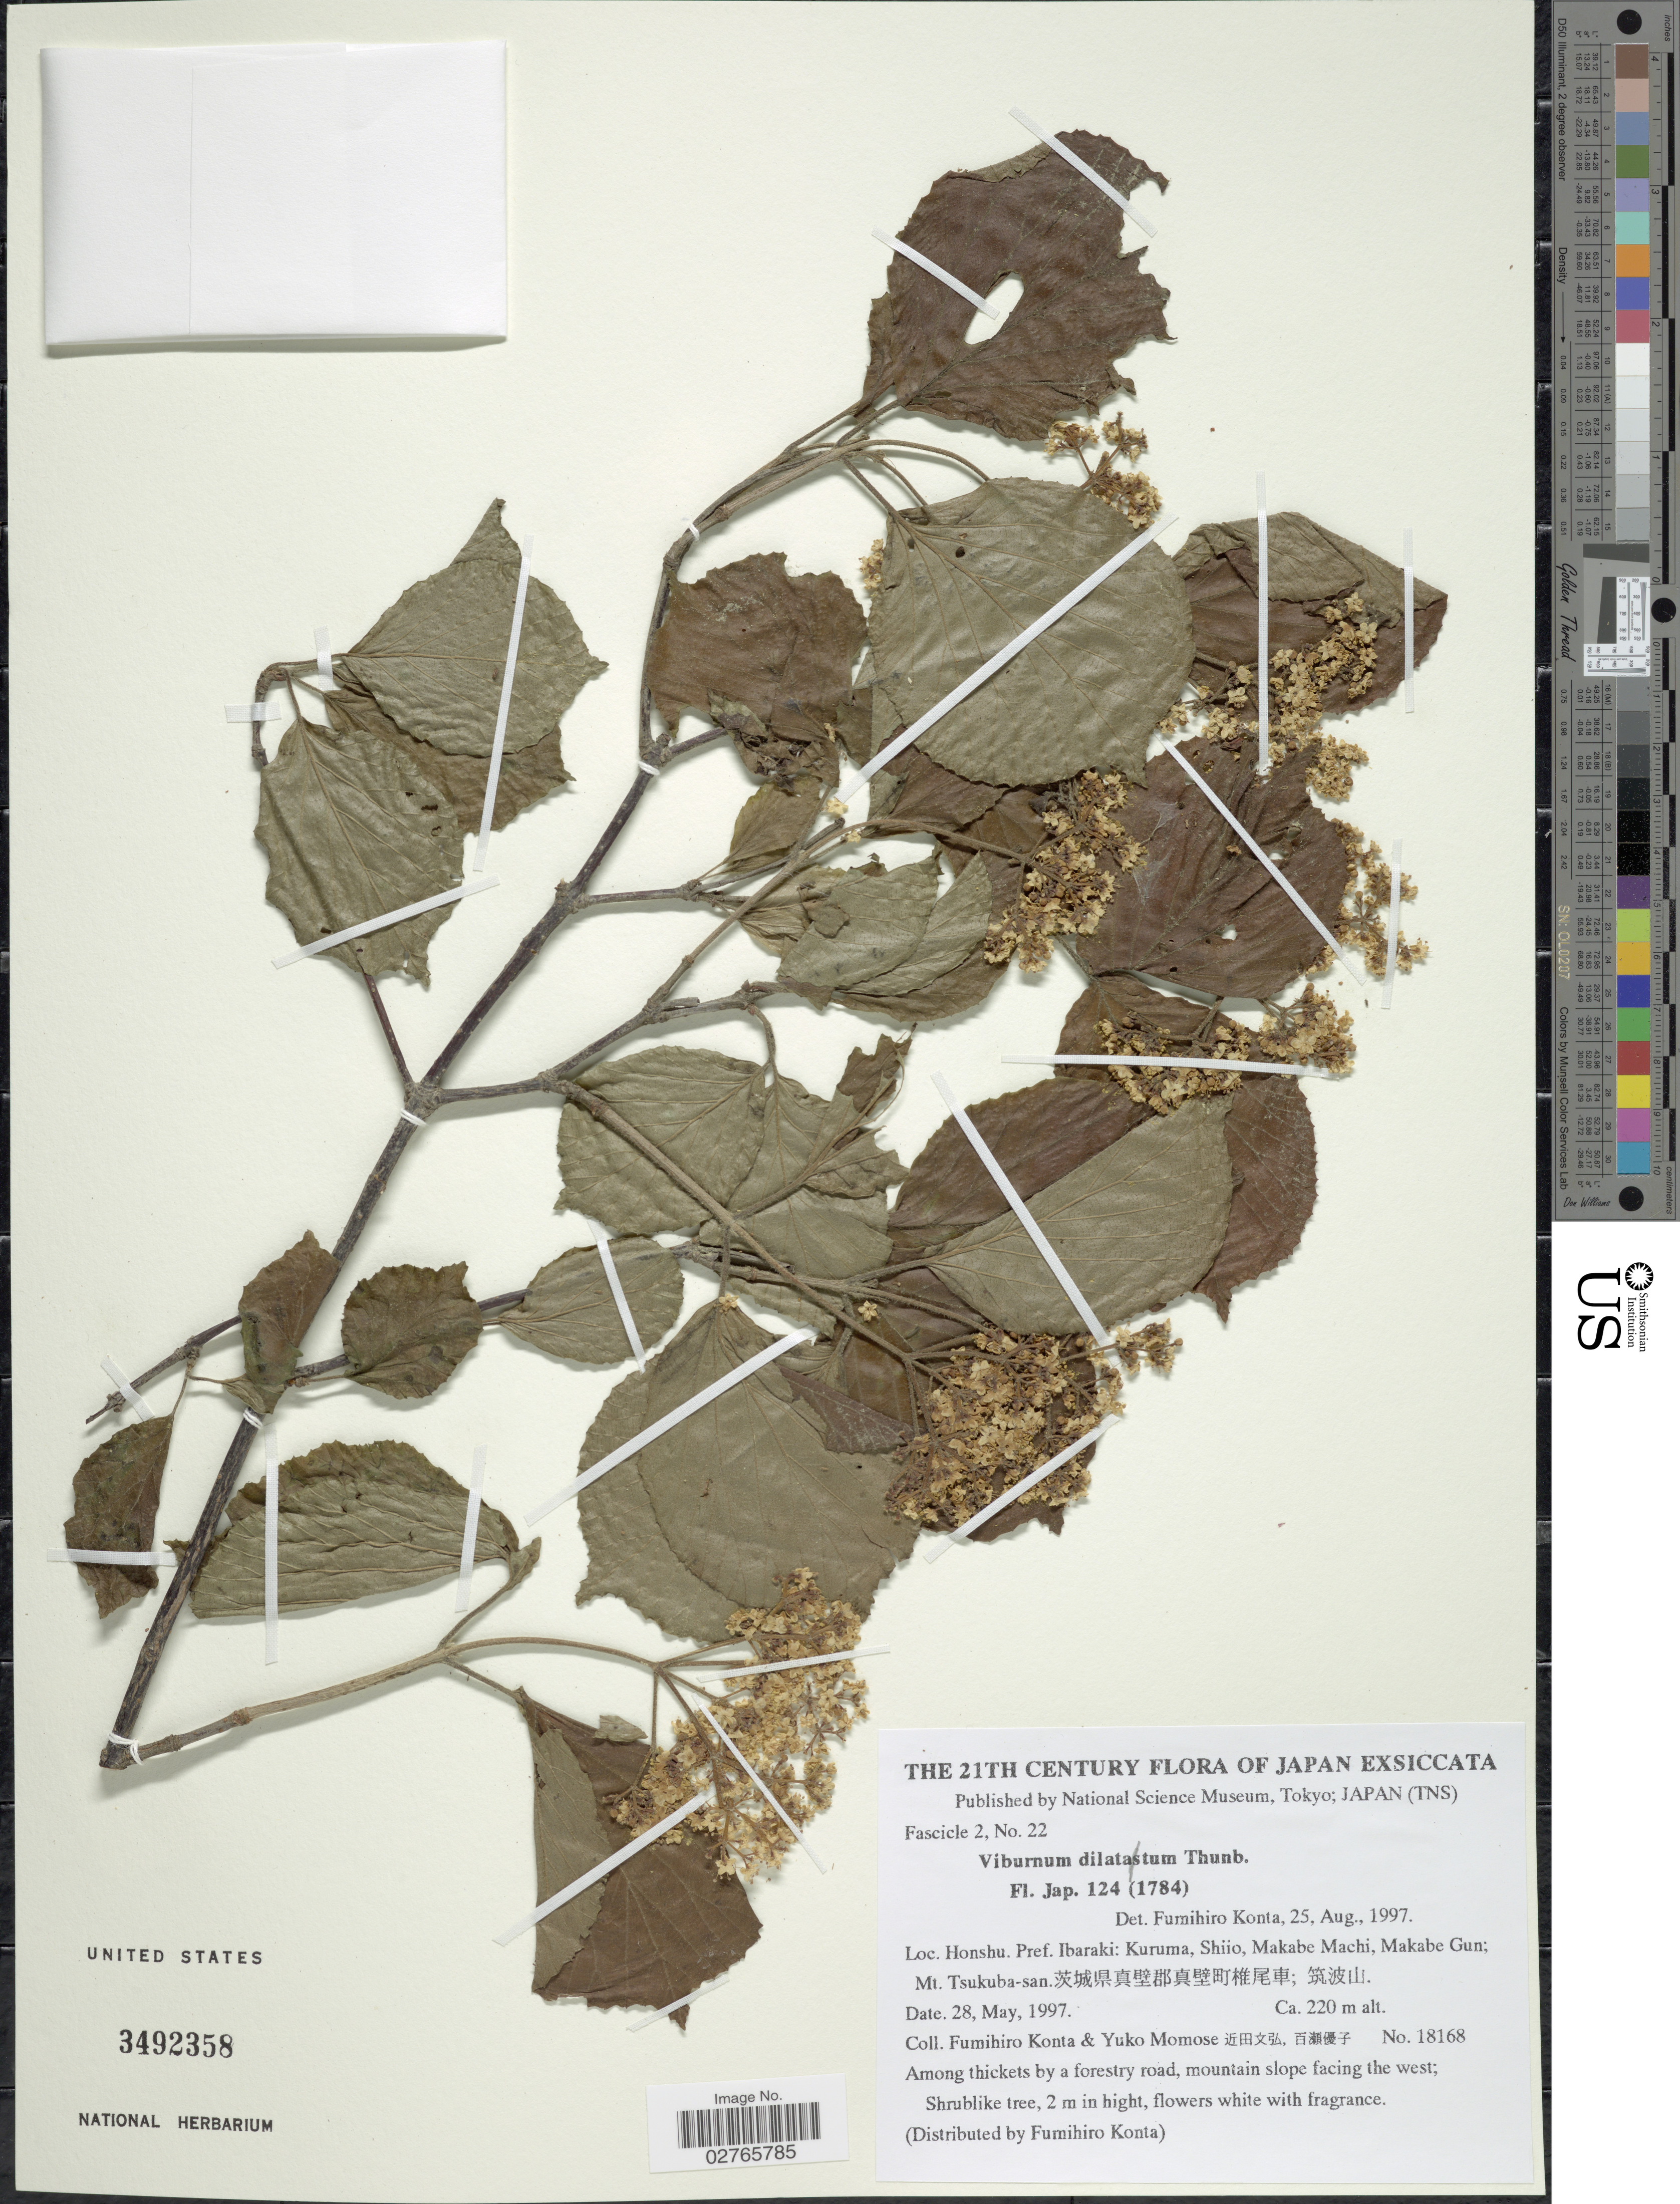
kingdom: Plantae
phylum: Tracheophyta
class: Magnoliopsida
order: Dipsacales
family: Viburnaceae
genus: Viburnum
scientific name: Viburnum dilatatum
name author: Thunb.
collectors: F. Konta & Y. Momose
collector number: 18168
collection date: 1997-05-28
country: Japan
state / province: Tokyo, Federal City of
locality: Honshu. Pref. Ibaraki: Kuruma, Shiio, Makabe, Makabe Gun; Mt. Tshukuba-san. X.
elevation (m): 220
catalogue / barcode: US 3492358